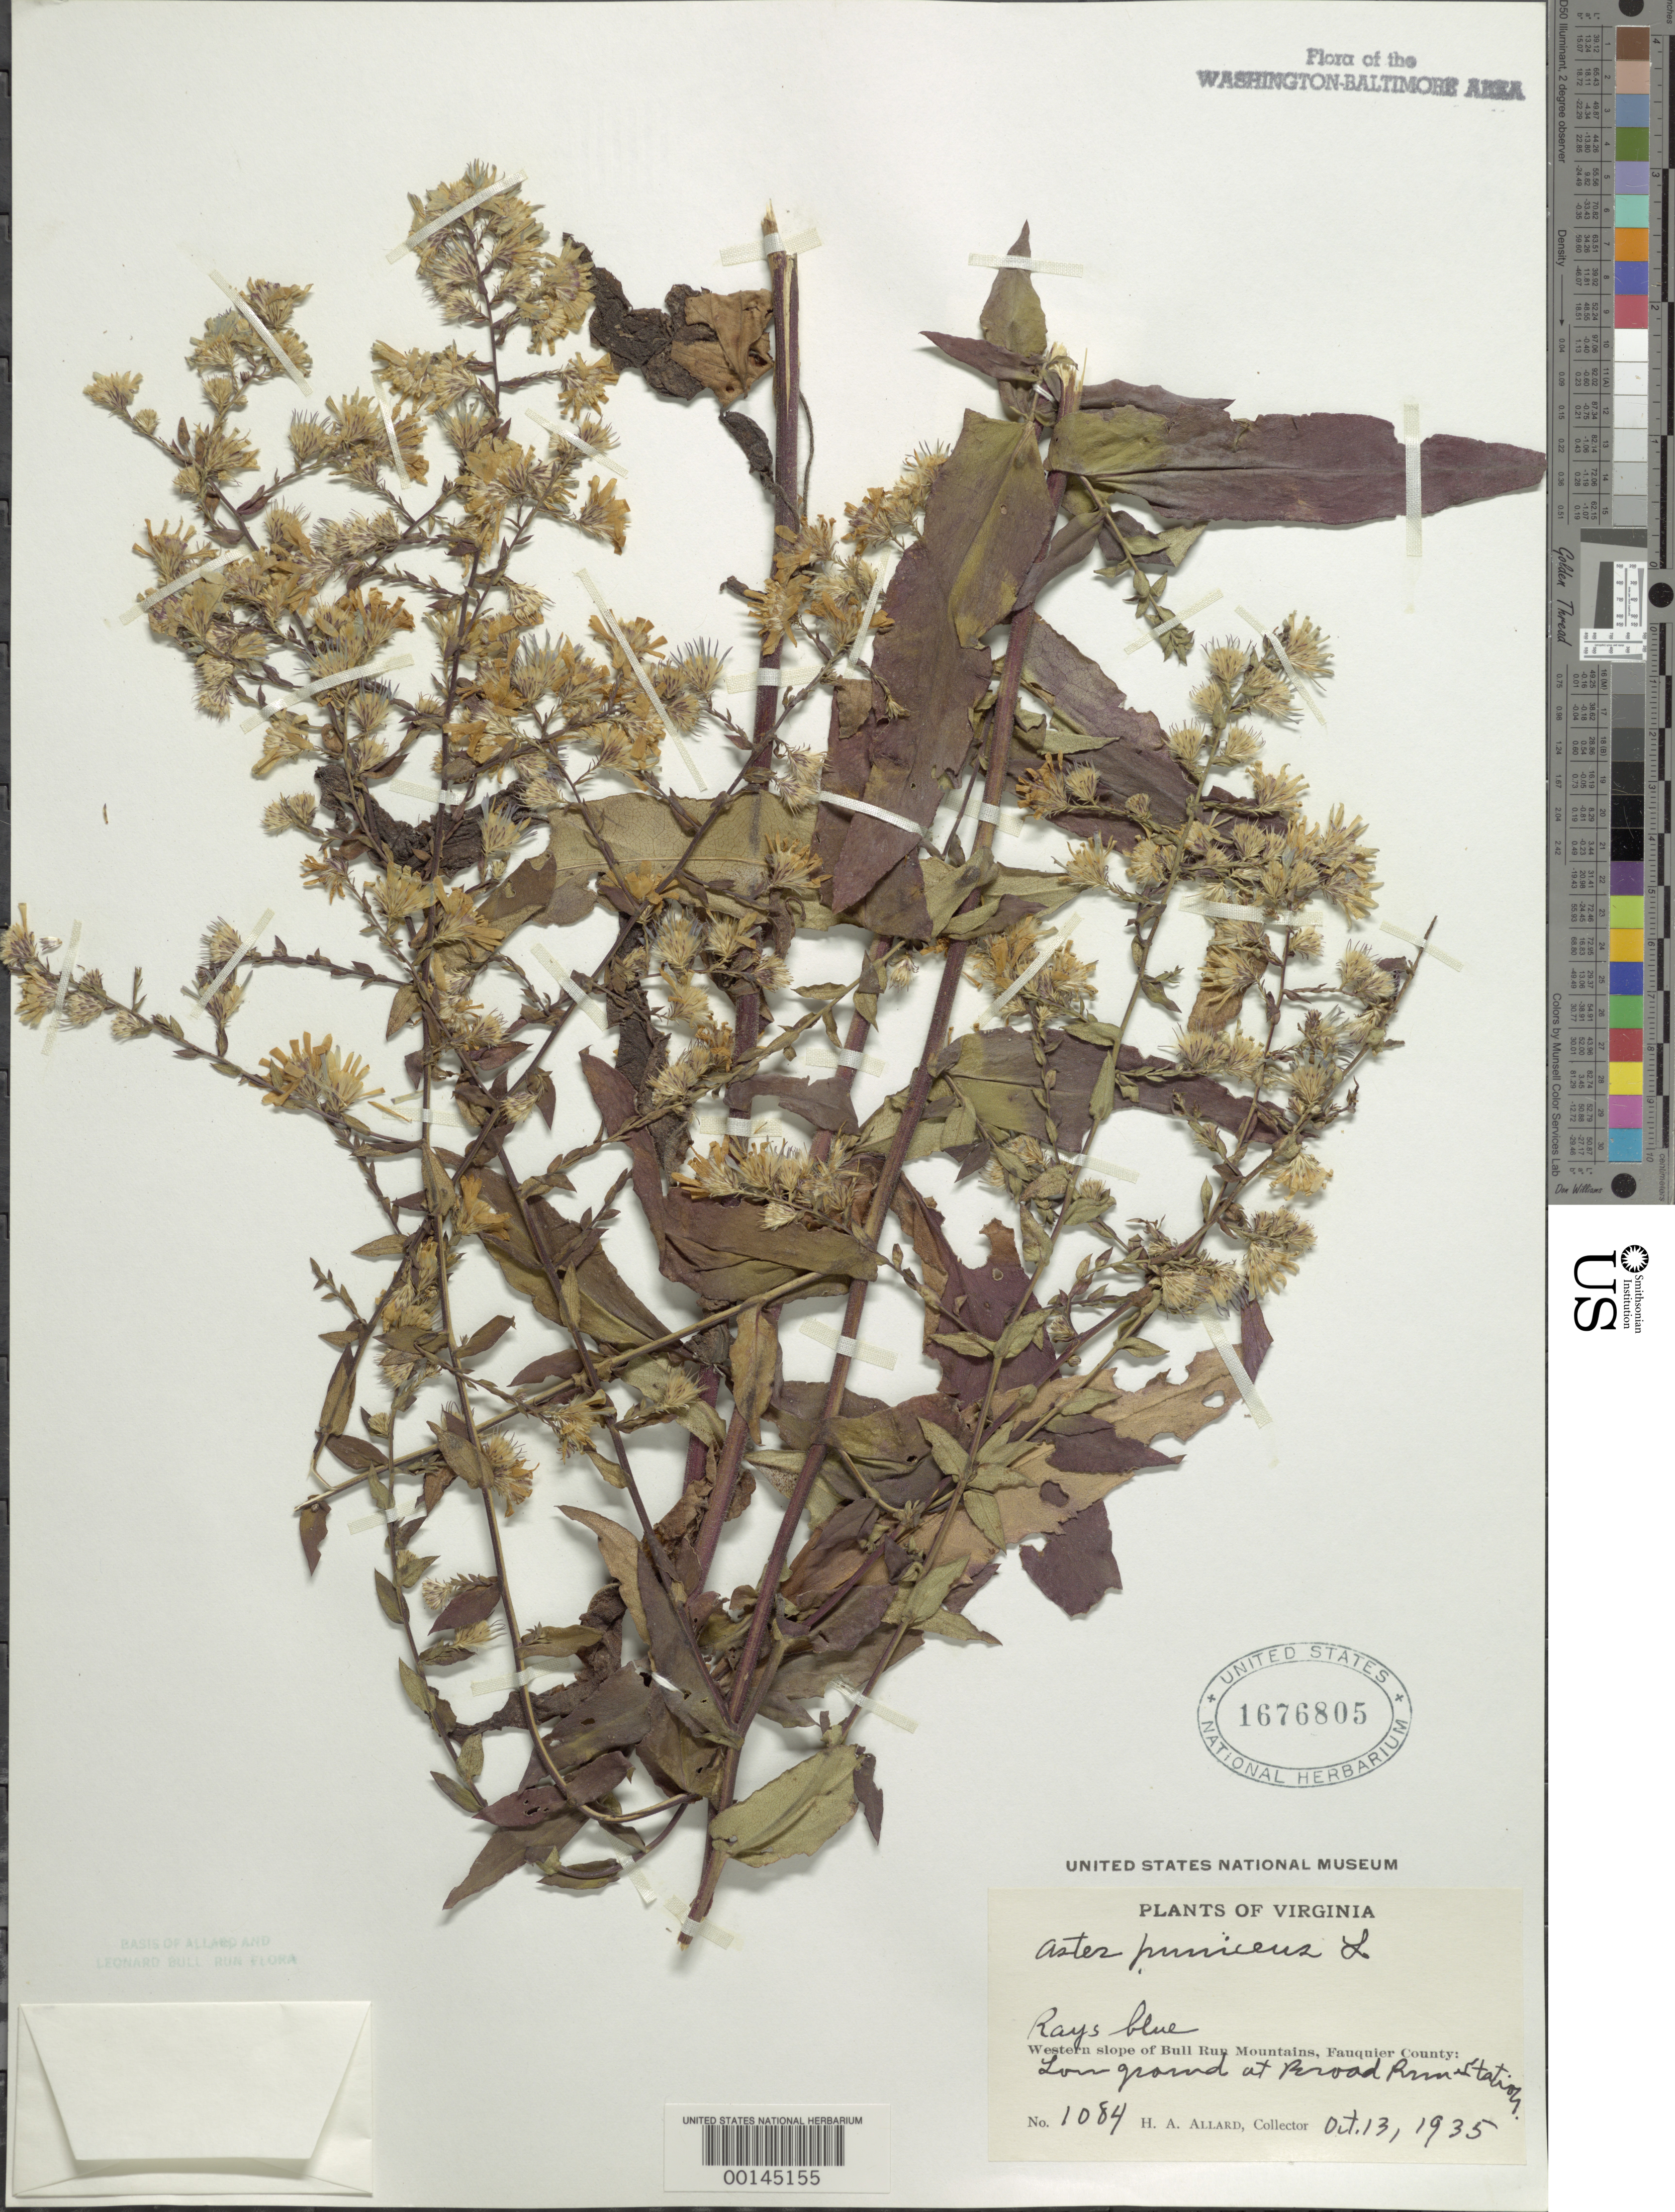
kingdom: Plantae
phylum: Tracheophyta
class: Magnoliopsida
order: Asterales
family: Asteraceae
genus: Symphyotrichum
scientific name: Symphyotrichum puniceum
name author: (L.) Á. Löve & D. Löve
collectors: H. A. Allard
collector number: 1084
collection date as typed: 13 Oct 1935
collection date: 1935-10-13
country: United States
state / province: Virginia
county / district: Fauquier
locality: Broad Run Station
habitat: Low ground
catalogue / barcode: US 1676805